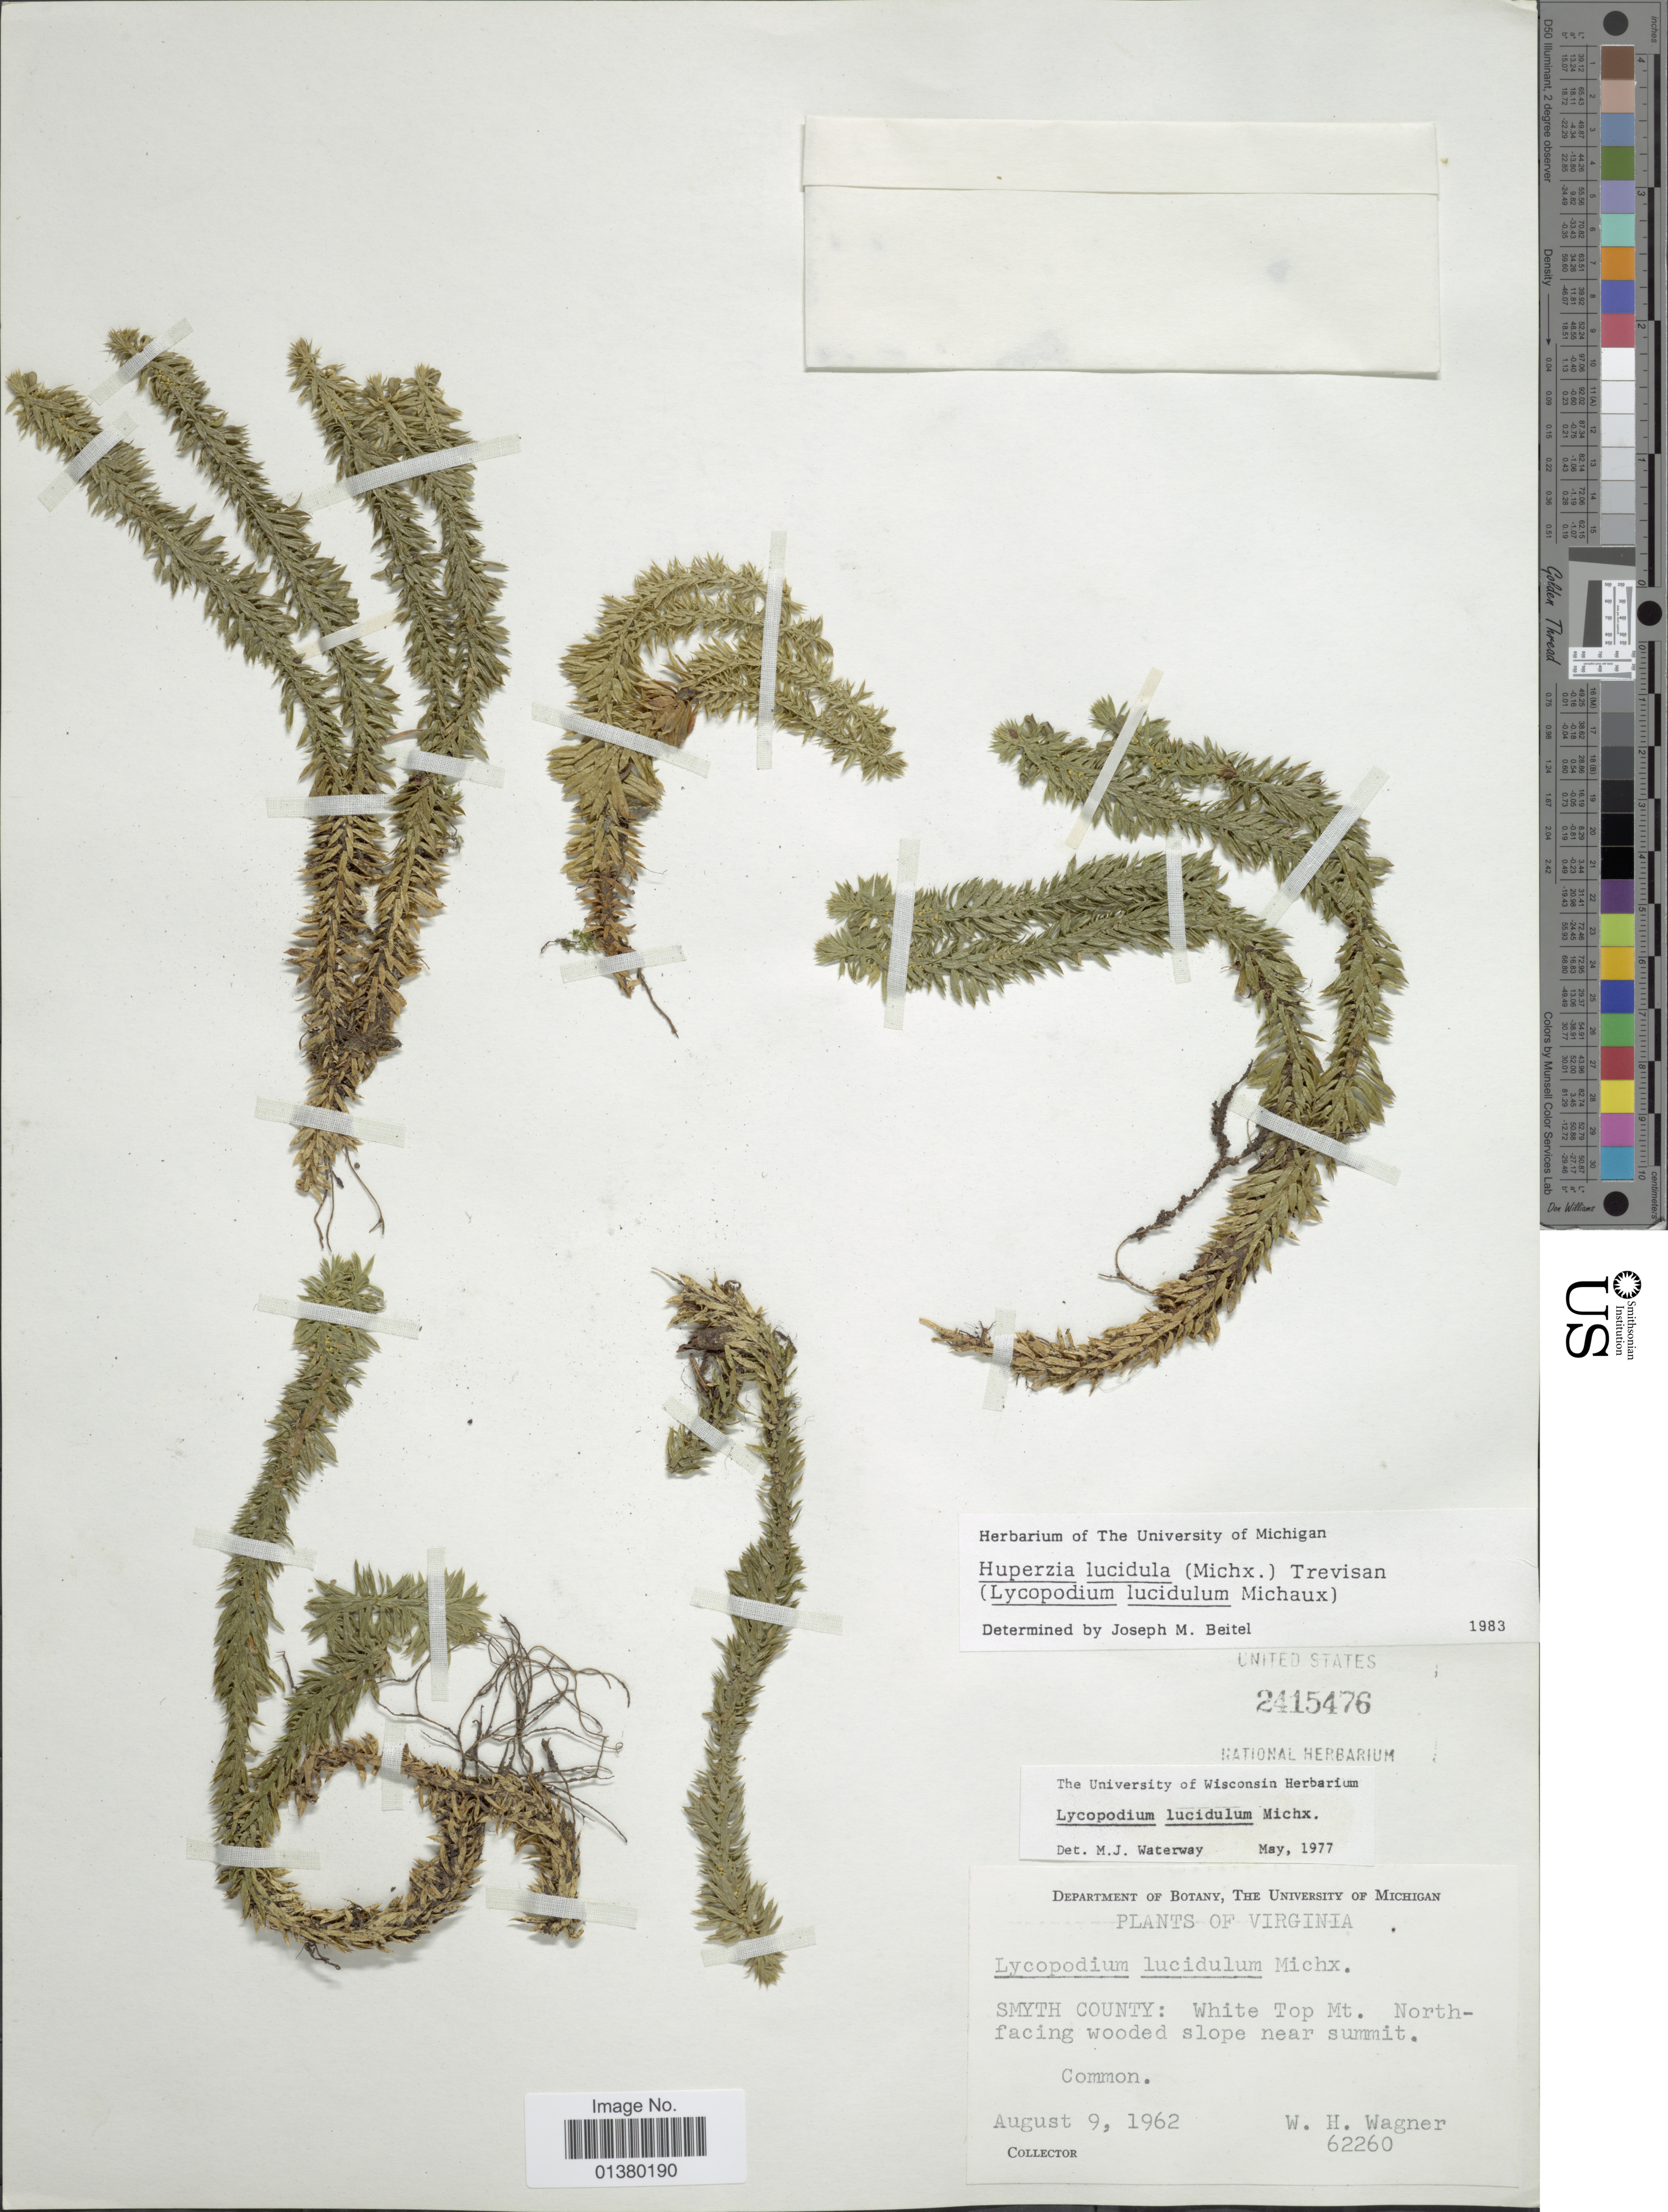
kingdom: Plantae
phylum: Tracheophyta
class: Lycopodiopsida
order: Lycopodiales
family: Lycopodiaceae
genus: Huperzia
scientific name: Huperzia lucidula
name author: (Michx.) Trevis.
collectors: W. H. Wagner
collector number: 62260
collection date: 1962-08-09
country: United States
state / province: Virginia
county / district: Smyth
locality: Smyth county: White Top Mt. Northfacing wooded slope near summit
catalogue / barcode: US 2415476